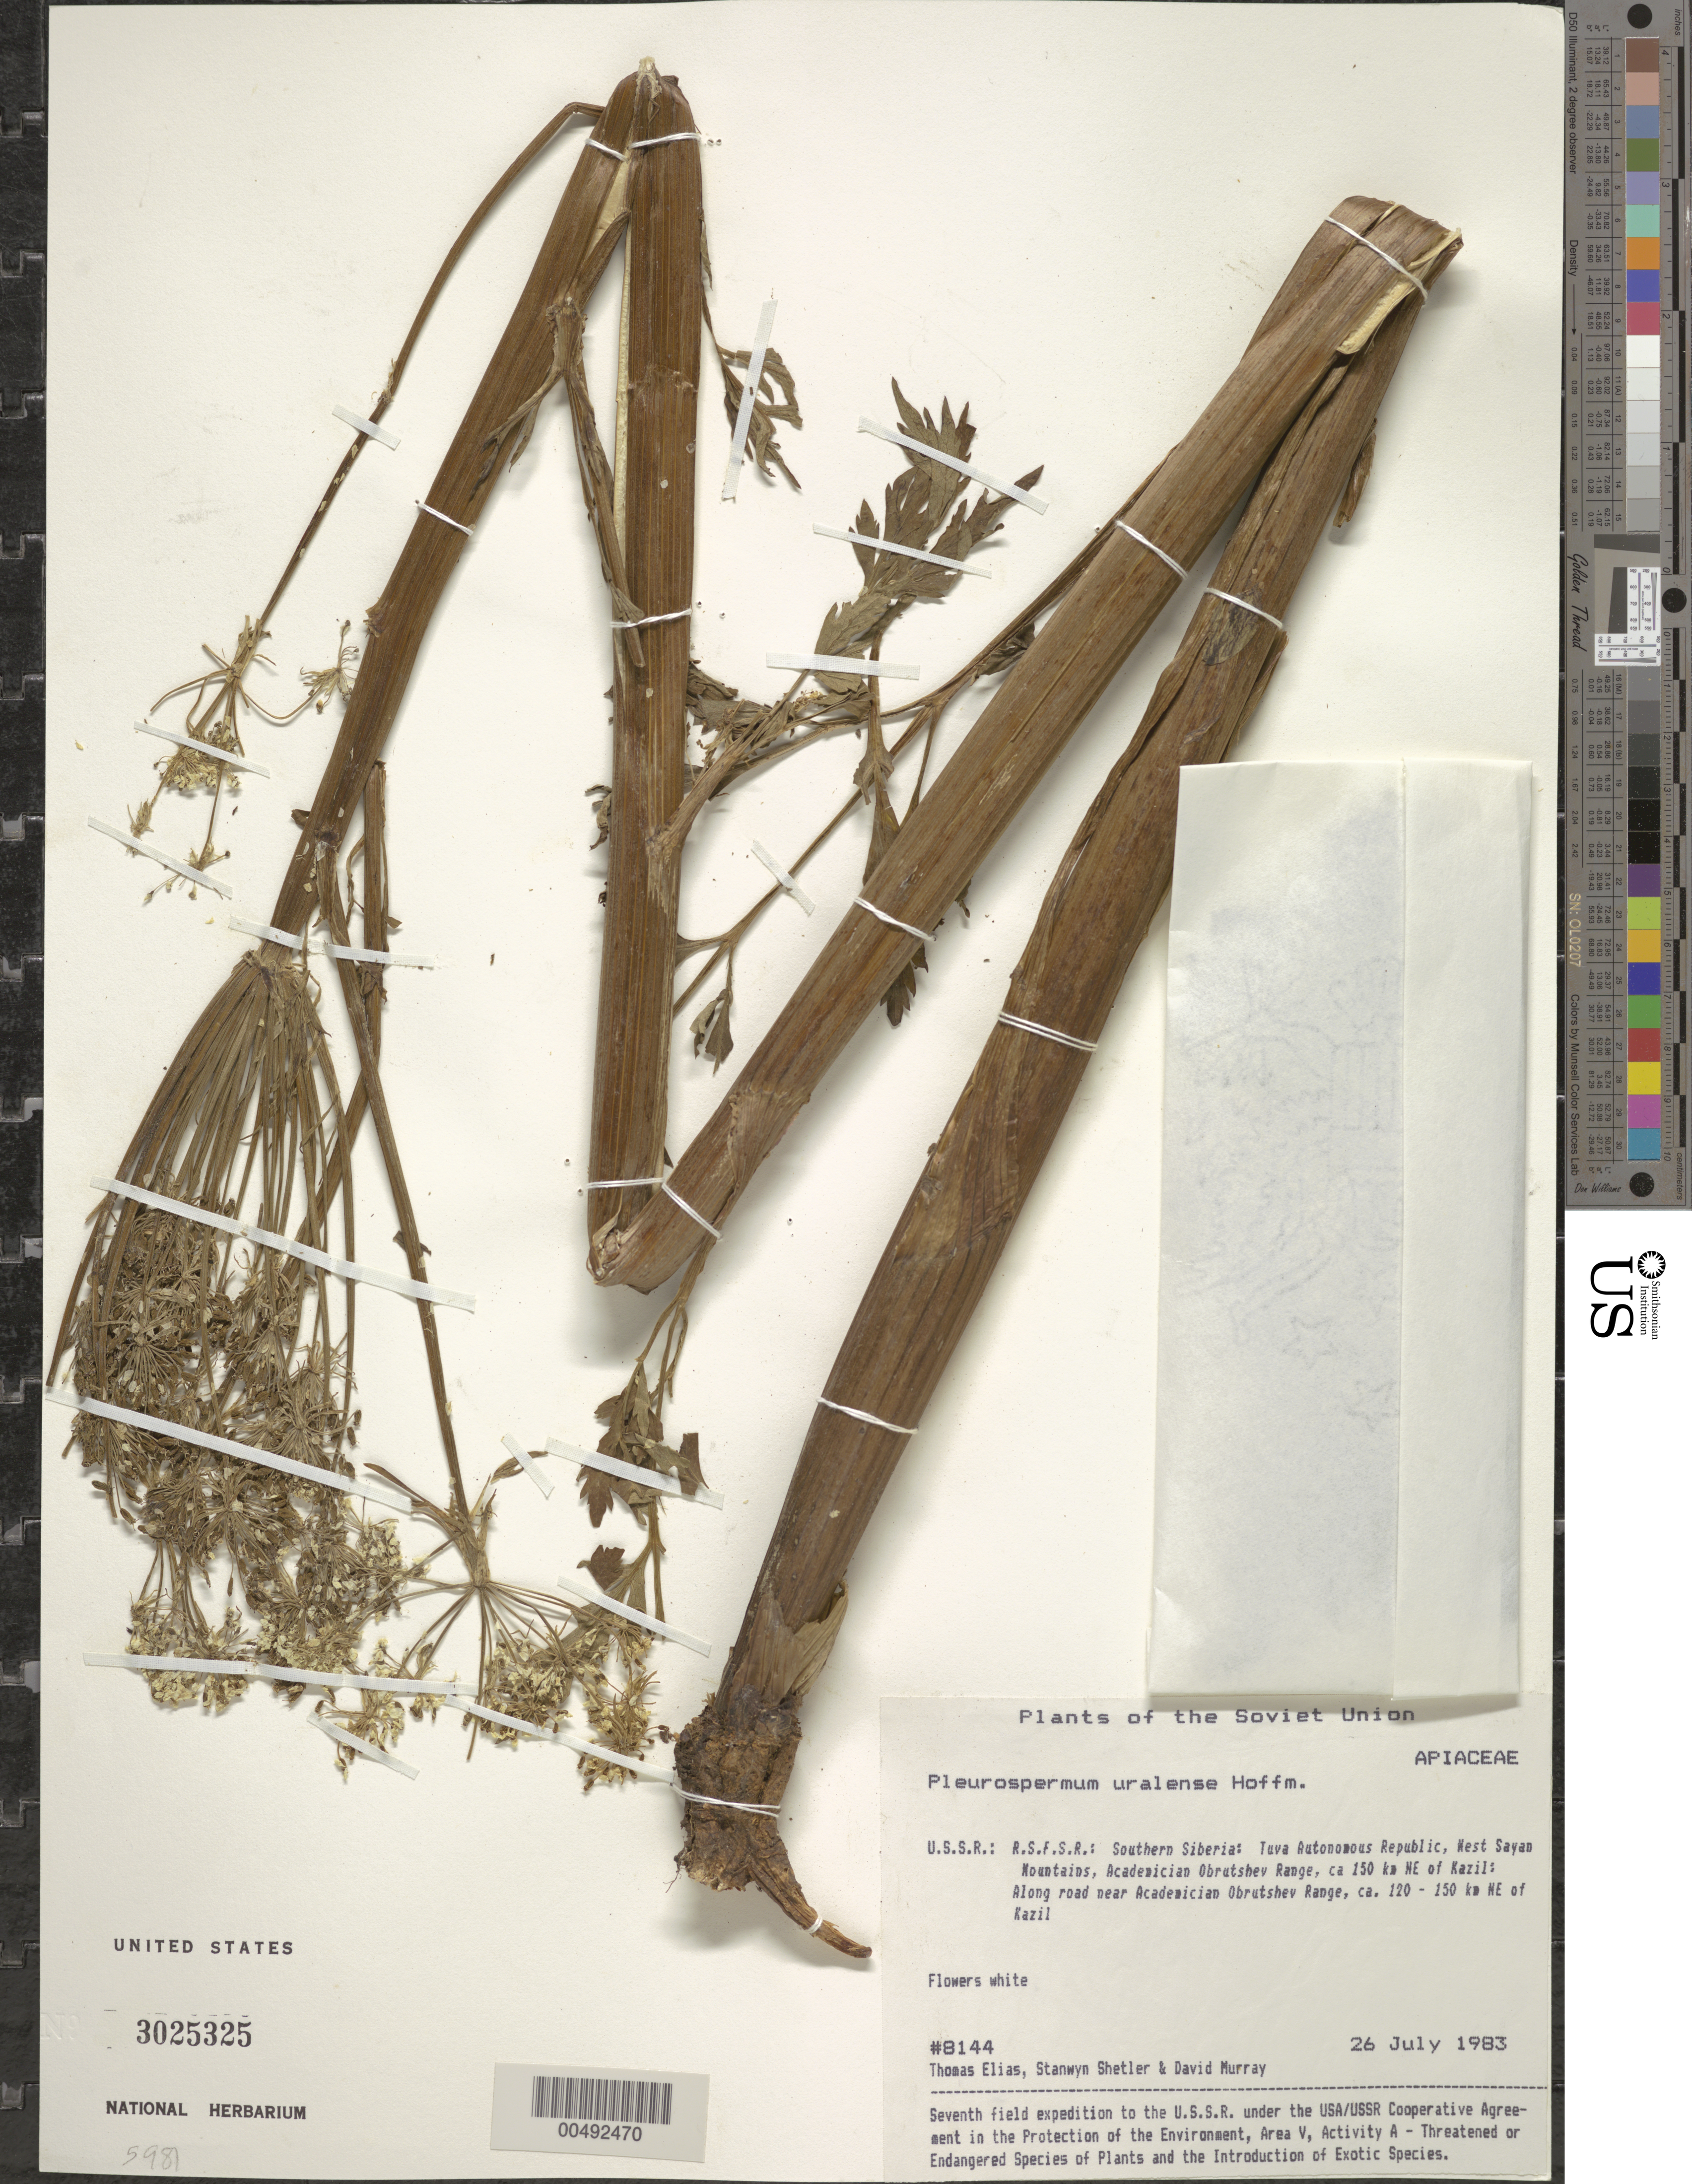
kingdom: Plantae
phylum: Tracheophyta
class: Magnoliopsida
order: Apiales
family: Apiaceae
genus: Pleurospermum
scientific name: Pleurospermum uralense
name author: Hoffm.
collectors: T. Elias, S. Shetler & D. F. Murray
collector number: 8144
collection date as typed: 26 Jul 1983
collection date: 1983-07-26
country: Russian Federation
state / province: Tuva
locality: West Sayan Mountains, ca. 120-150 km NE of Kazil [Kyzyl]; along road near Academician Obrutshev Range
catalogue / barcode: US 3025325